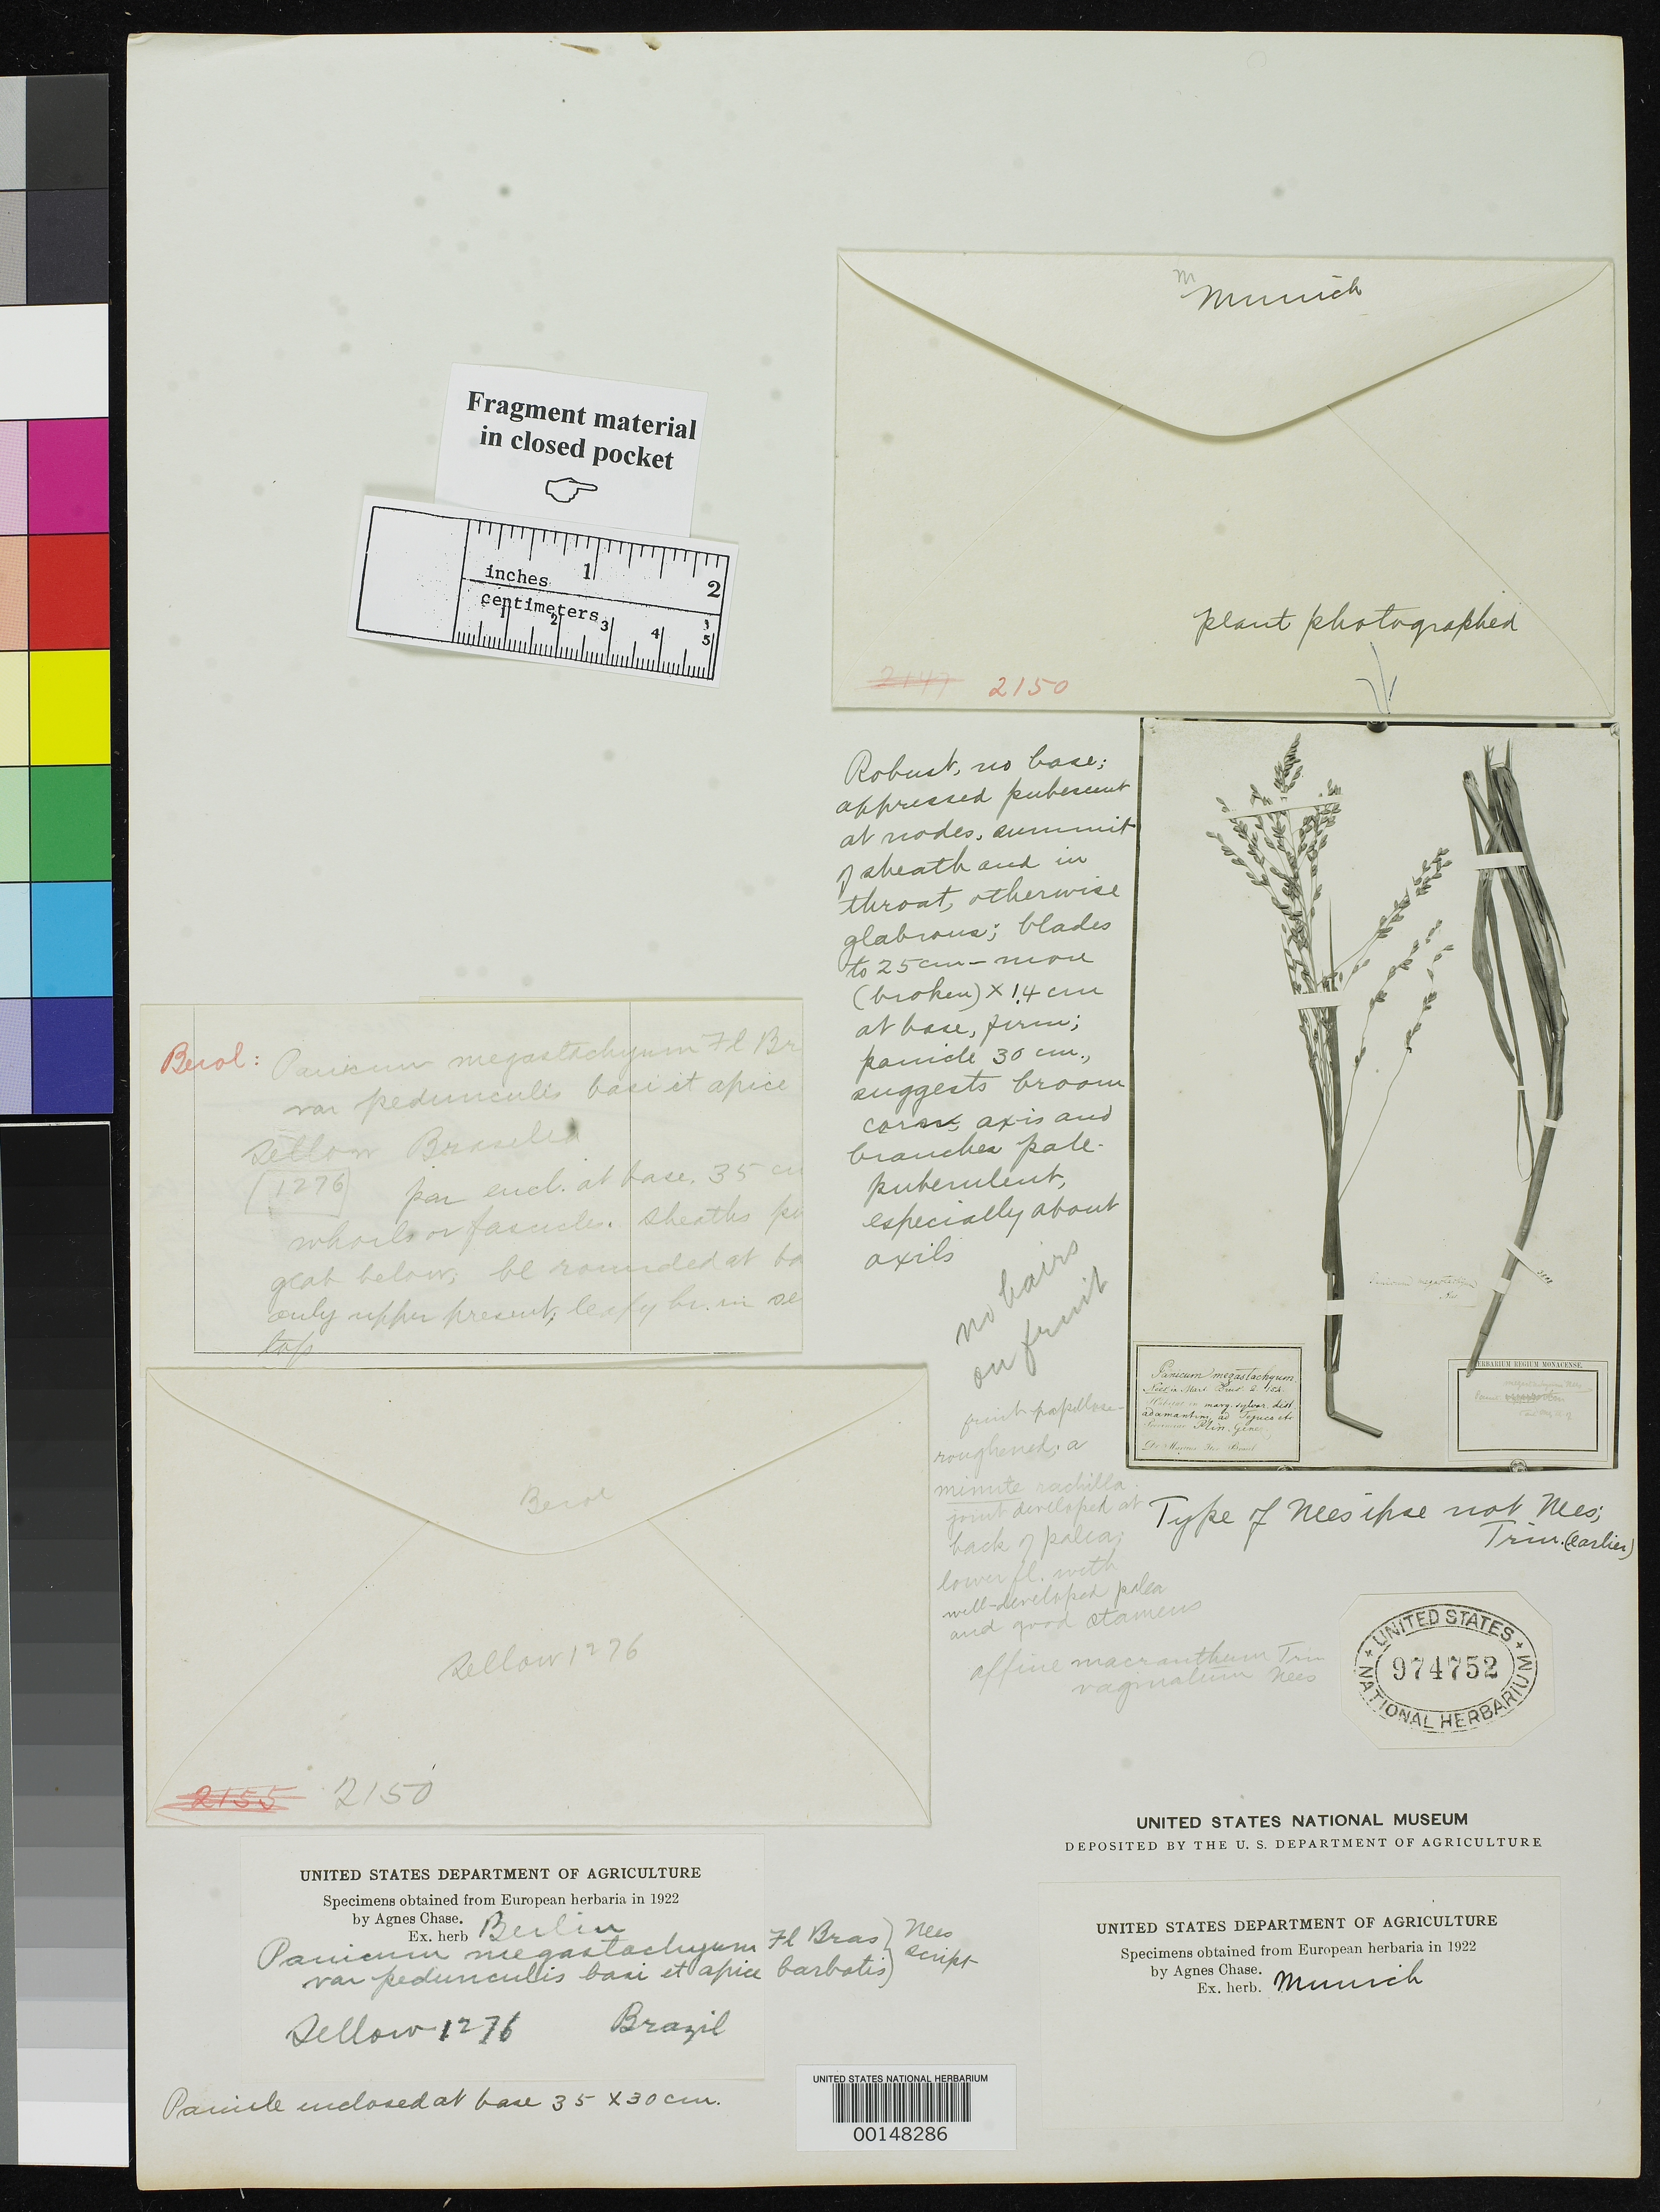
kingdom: Plantae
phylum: Tracheophyta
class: Liliopsida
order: Poales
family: Poaceae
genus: Panicum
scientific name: Panicum megastachyum Nees, nom. illeg.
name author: Nees in Mart.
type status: Type Fragment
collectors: C. F. Martius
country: Brazil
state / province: Minas Gerais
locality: Diamantina.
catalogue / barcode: US 974752